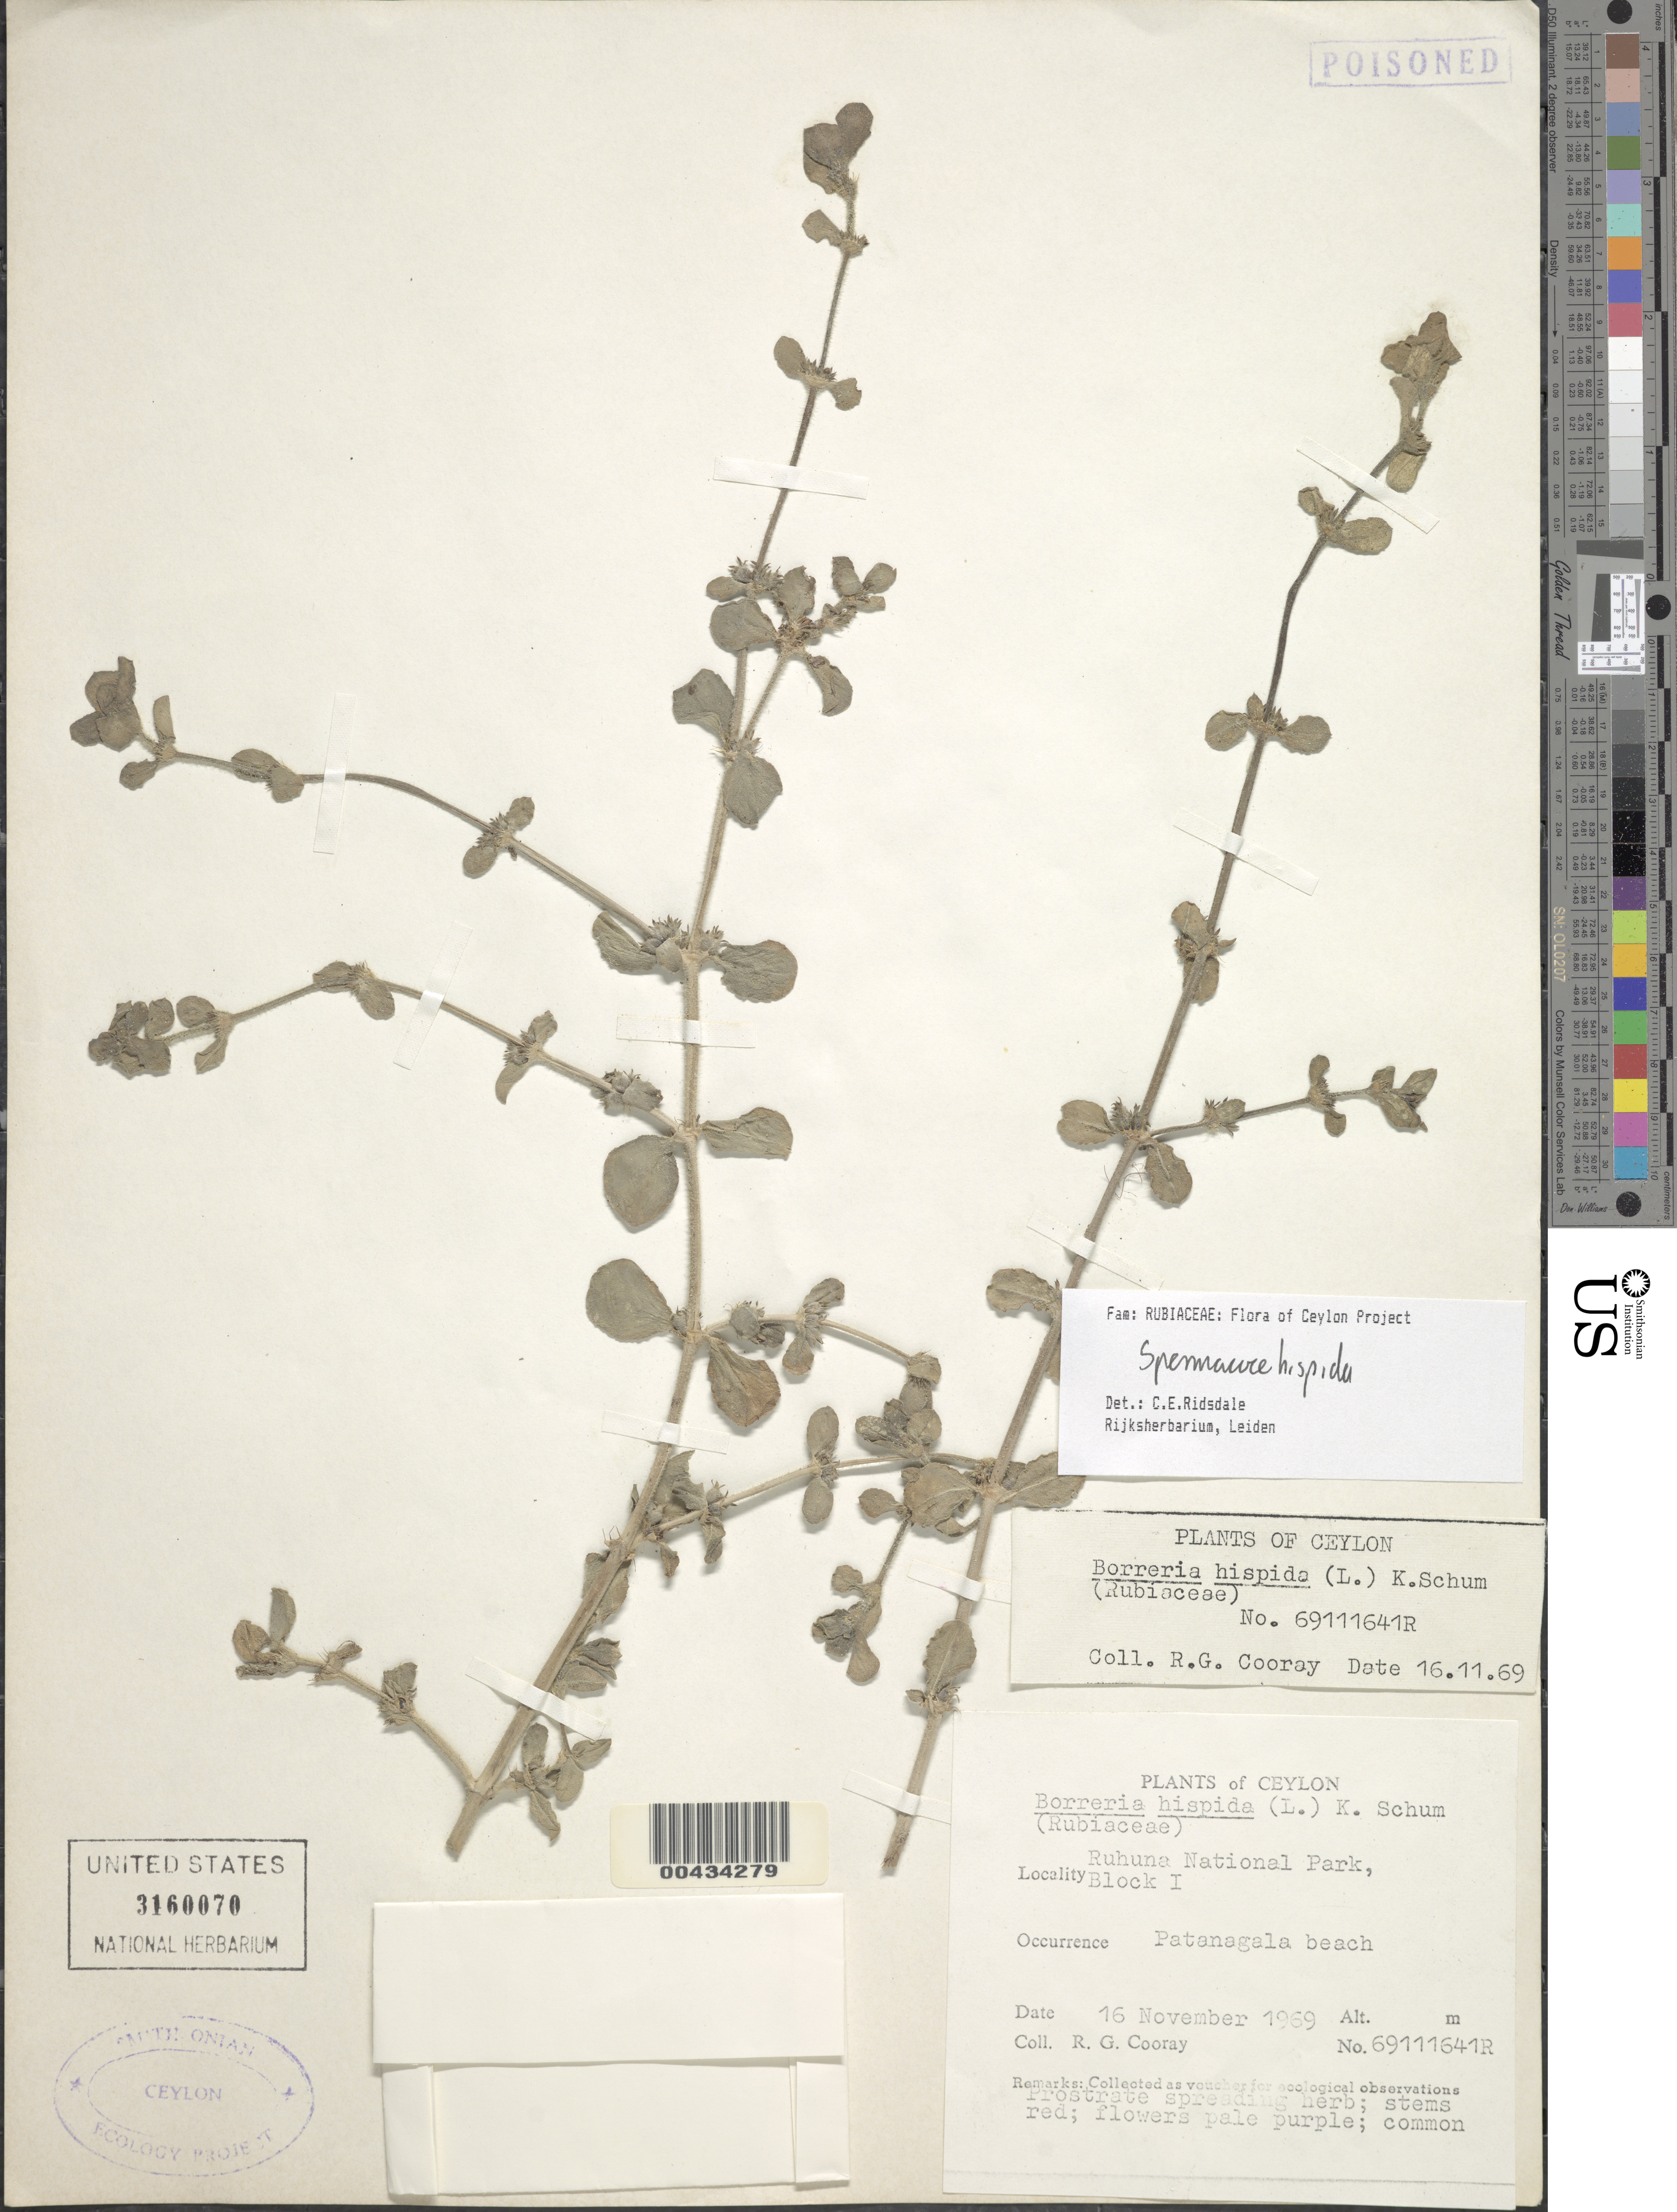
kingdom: Plantae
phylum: Tracheophyta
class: Magnoliopsida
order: Gentianales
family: Rubiaceae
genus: Spermacoce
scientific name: Spermacoce hispida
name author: L.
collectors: R. Cooray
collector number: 69111641R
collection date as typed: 16 Nov 1969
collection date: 1969-11-16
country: Sri Lanka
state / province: Southern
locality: Ruhuna Natl Park, Block I, Patanagala beach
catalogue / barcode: US 3160070